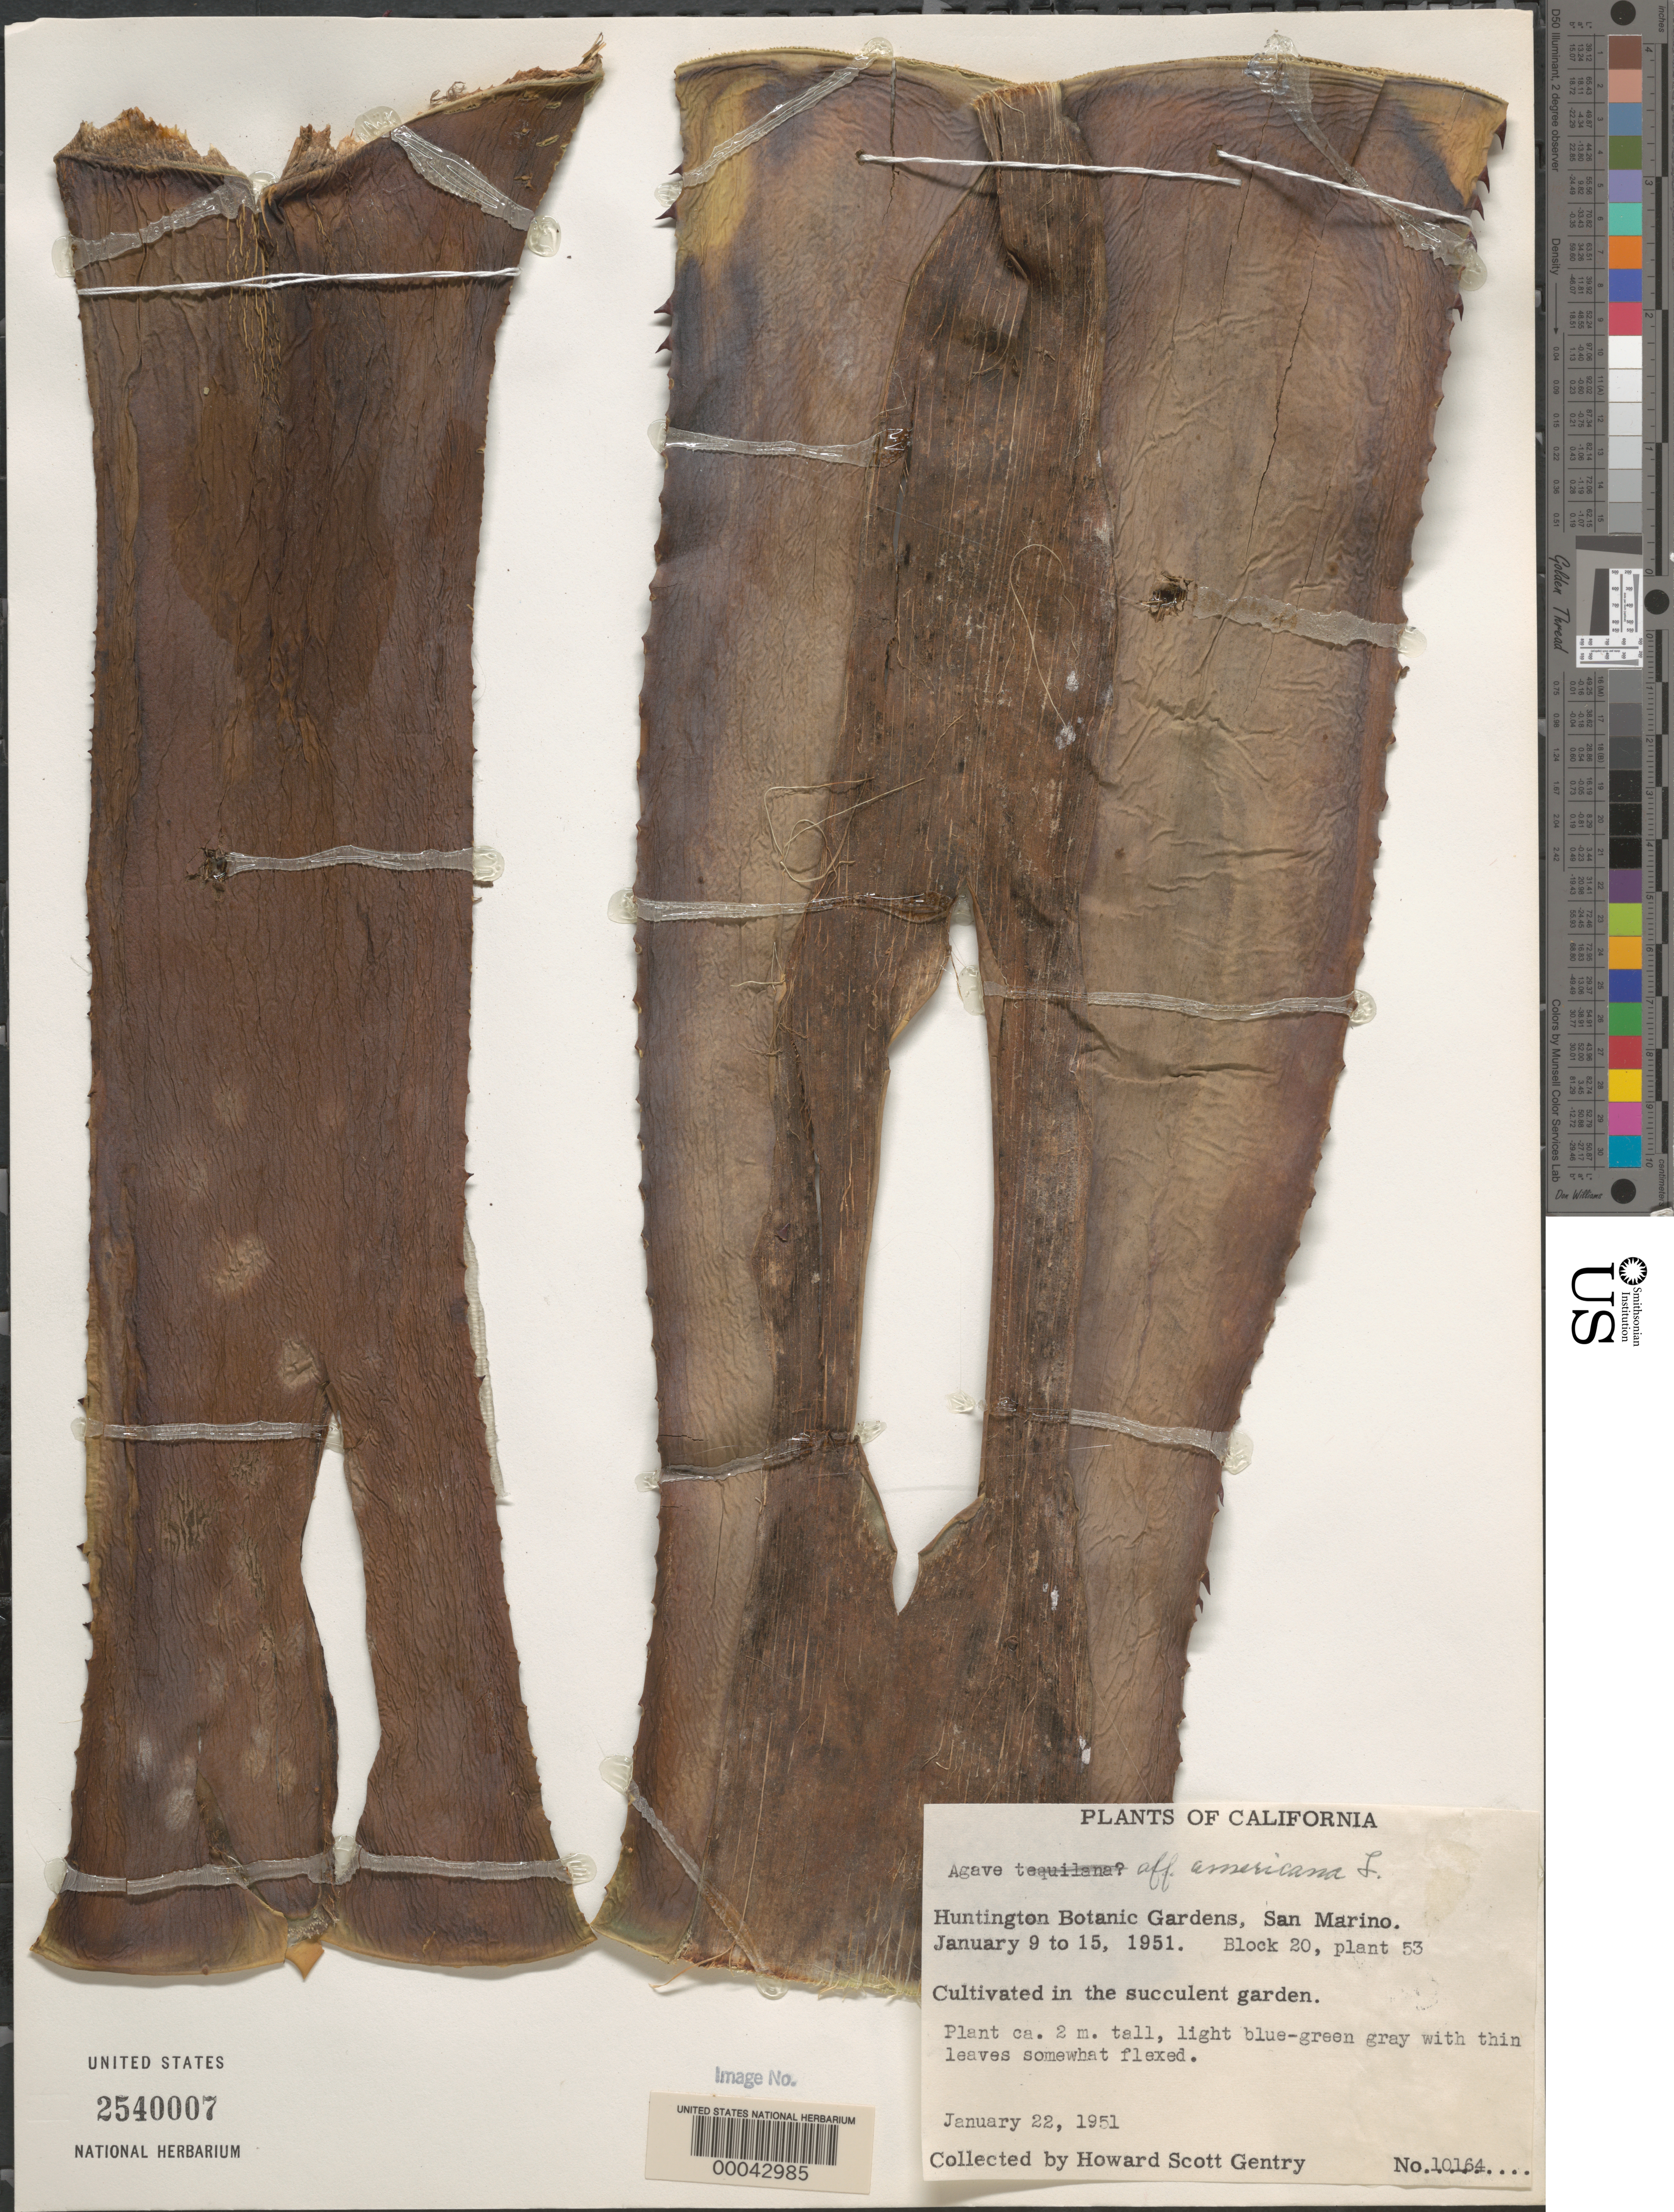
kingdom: Plantae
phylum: Tracheophyta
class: Liliopsida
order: Asparagales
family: Asparagaceae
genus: Agave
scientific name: Agave americana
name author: L.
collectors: H. S. Gentry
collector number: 10164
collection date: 1951-01-22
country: United States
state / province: California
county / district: Los Angeles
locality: Huntington Botanica Gardens, San Marino.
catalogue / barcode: US 2540007